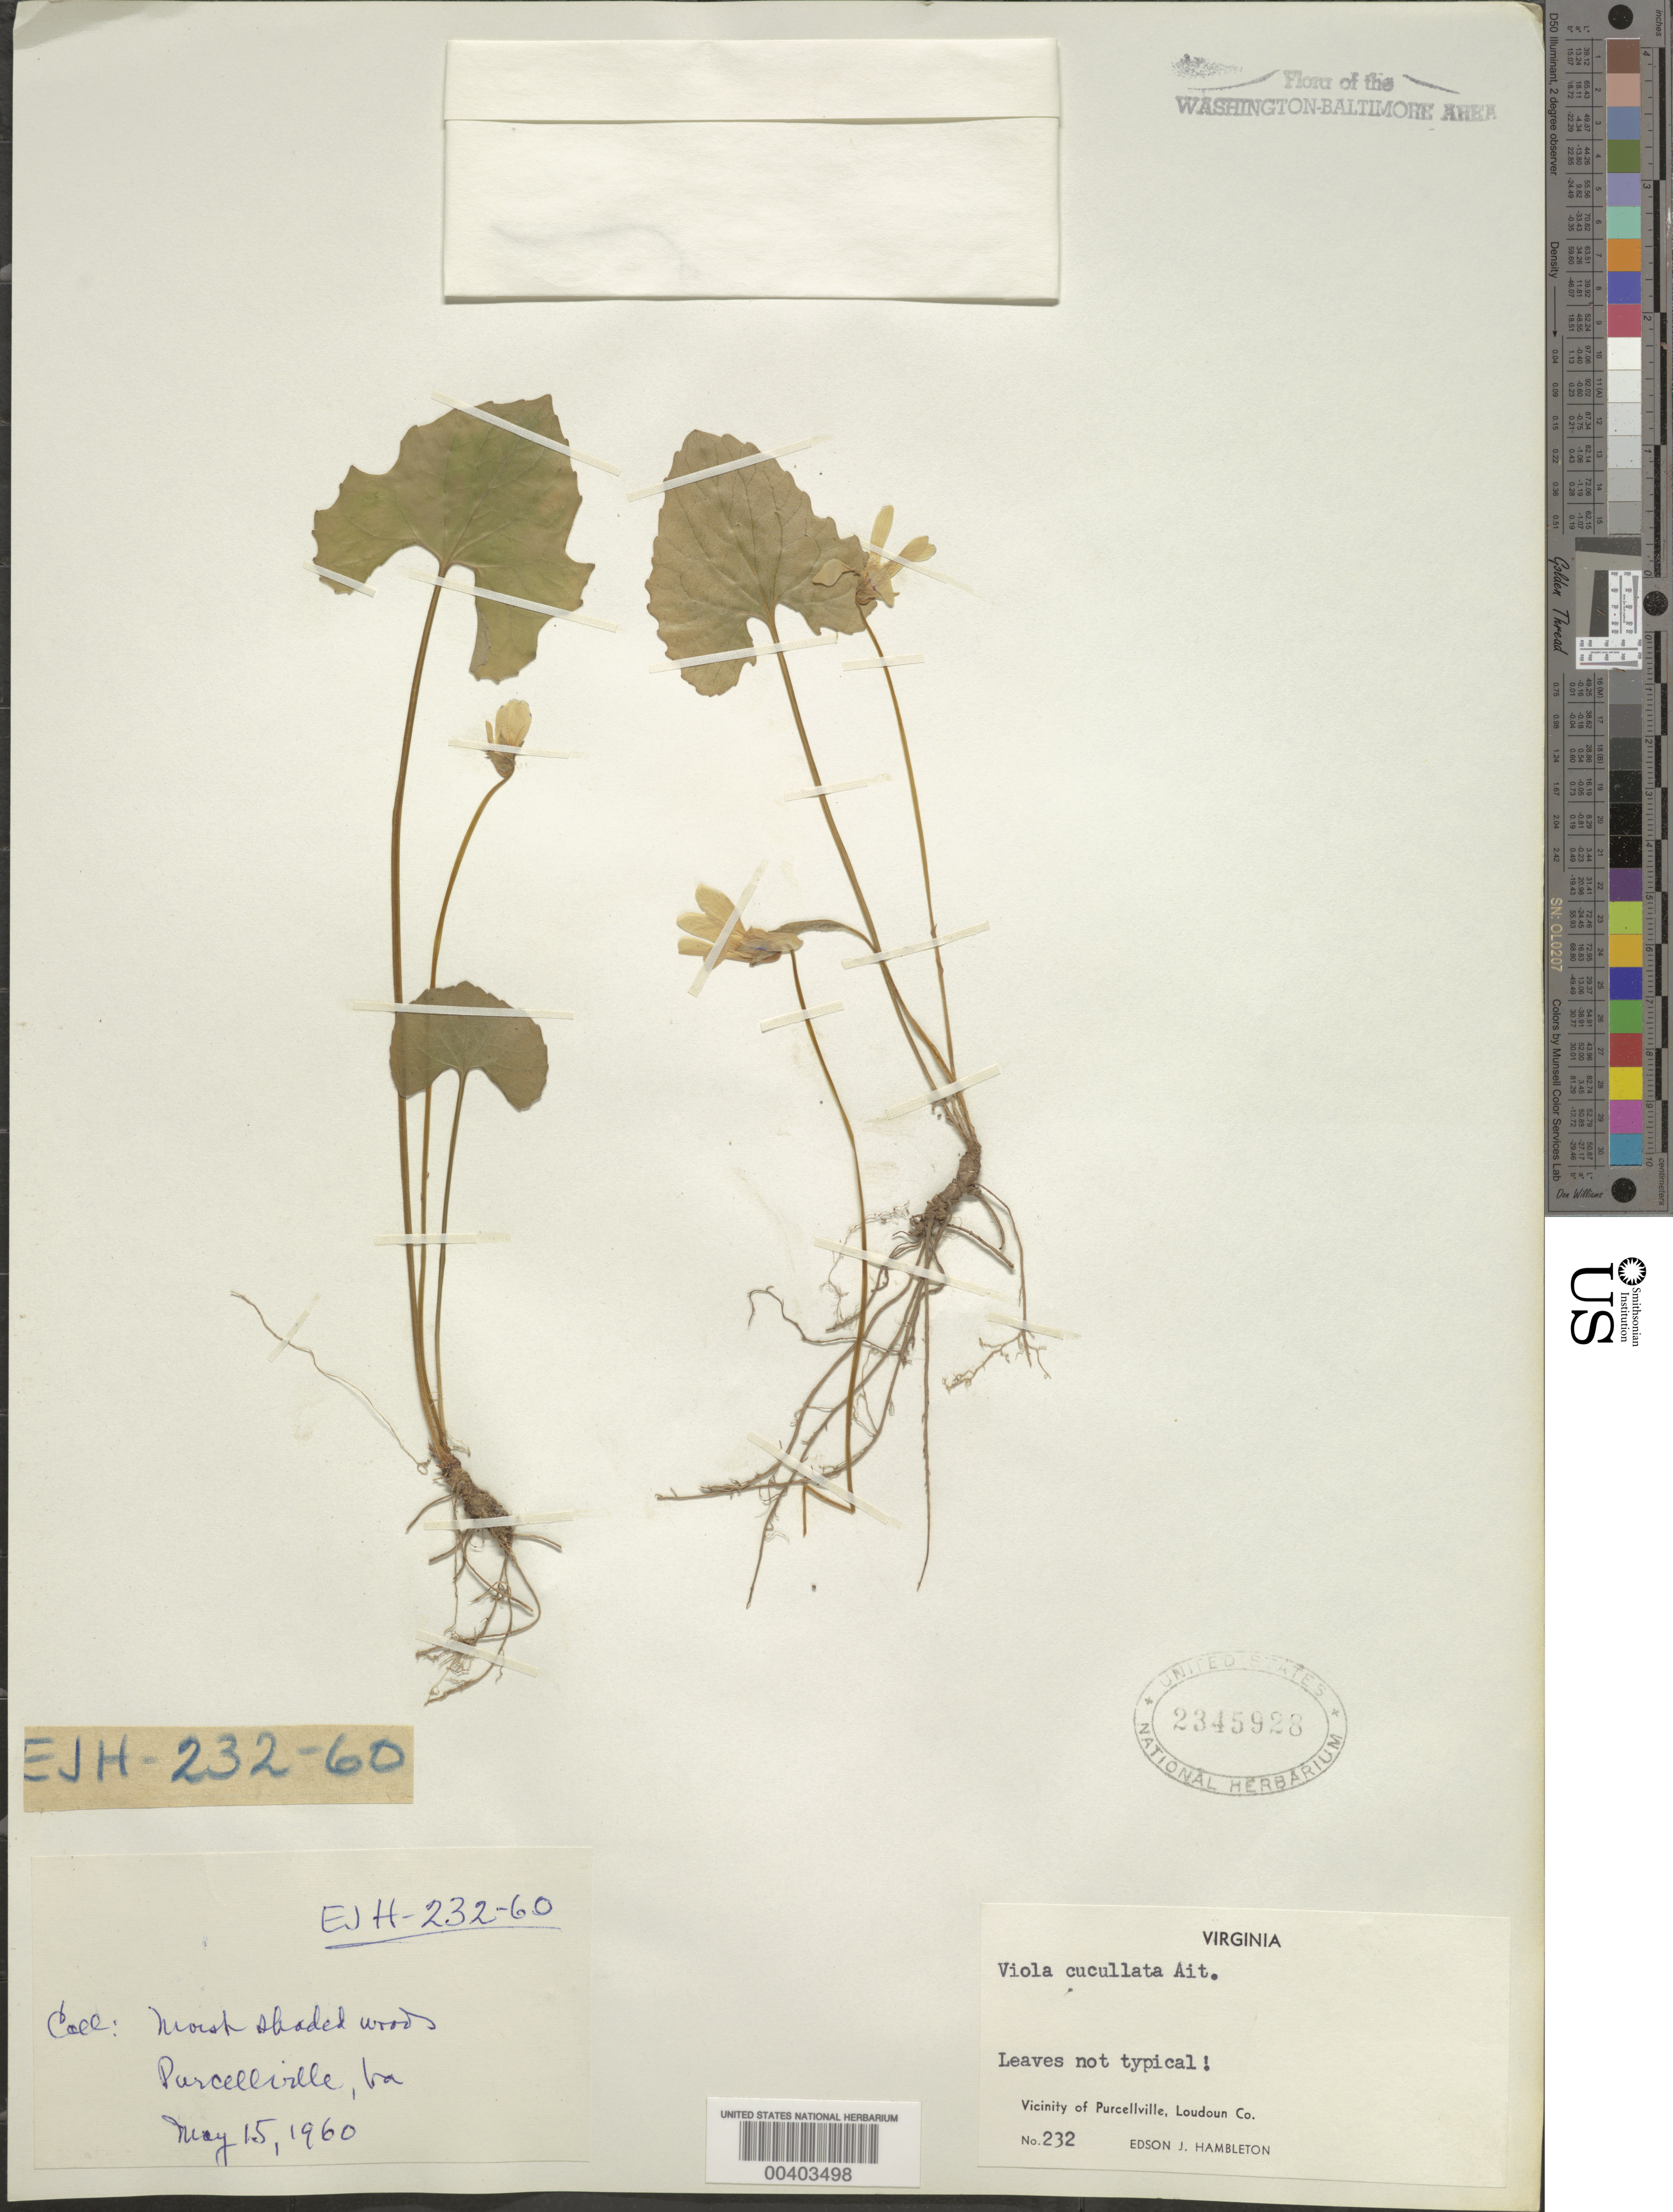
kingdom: Plantae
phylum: Tracheophyta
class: Magnoliopsida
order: Malpighiales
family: Violaceae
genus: Viola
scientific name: Viola cucullata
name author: Aiton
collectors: E. Hambleton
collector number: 232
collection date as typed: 15 May 1960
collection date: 1960-05-15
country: United States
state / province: Virginia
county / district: Loudoun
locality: Purcellville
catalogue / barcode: US 2345928